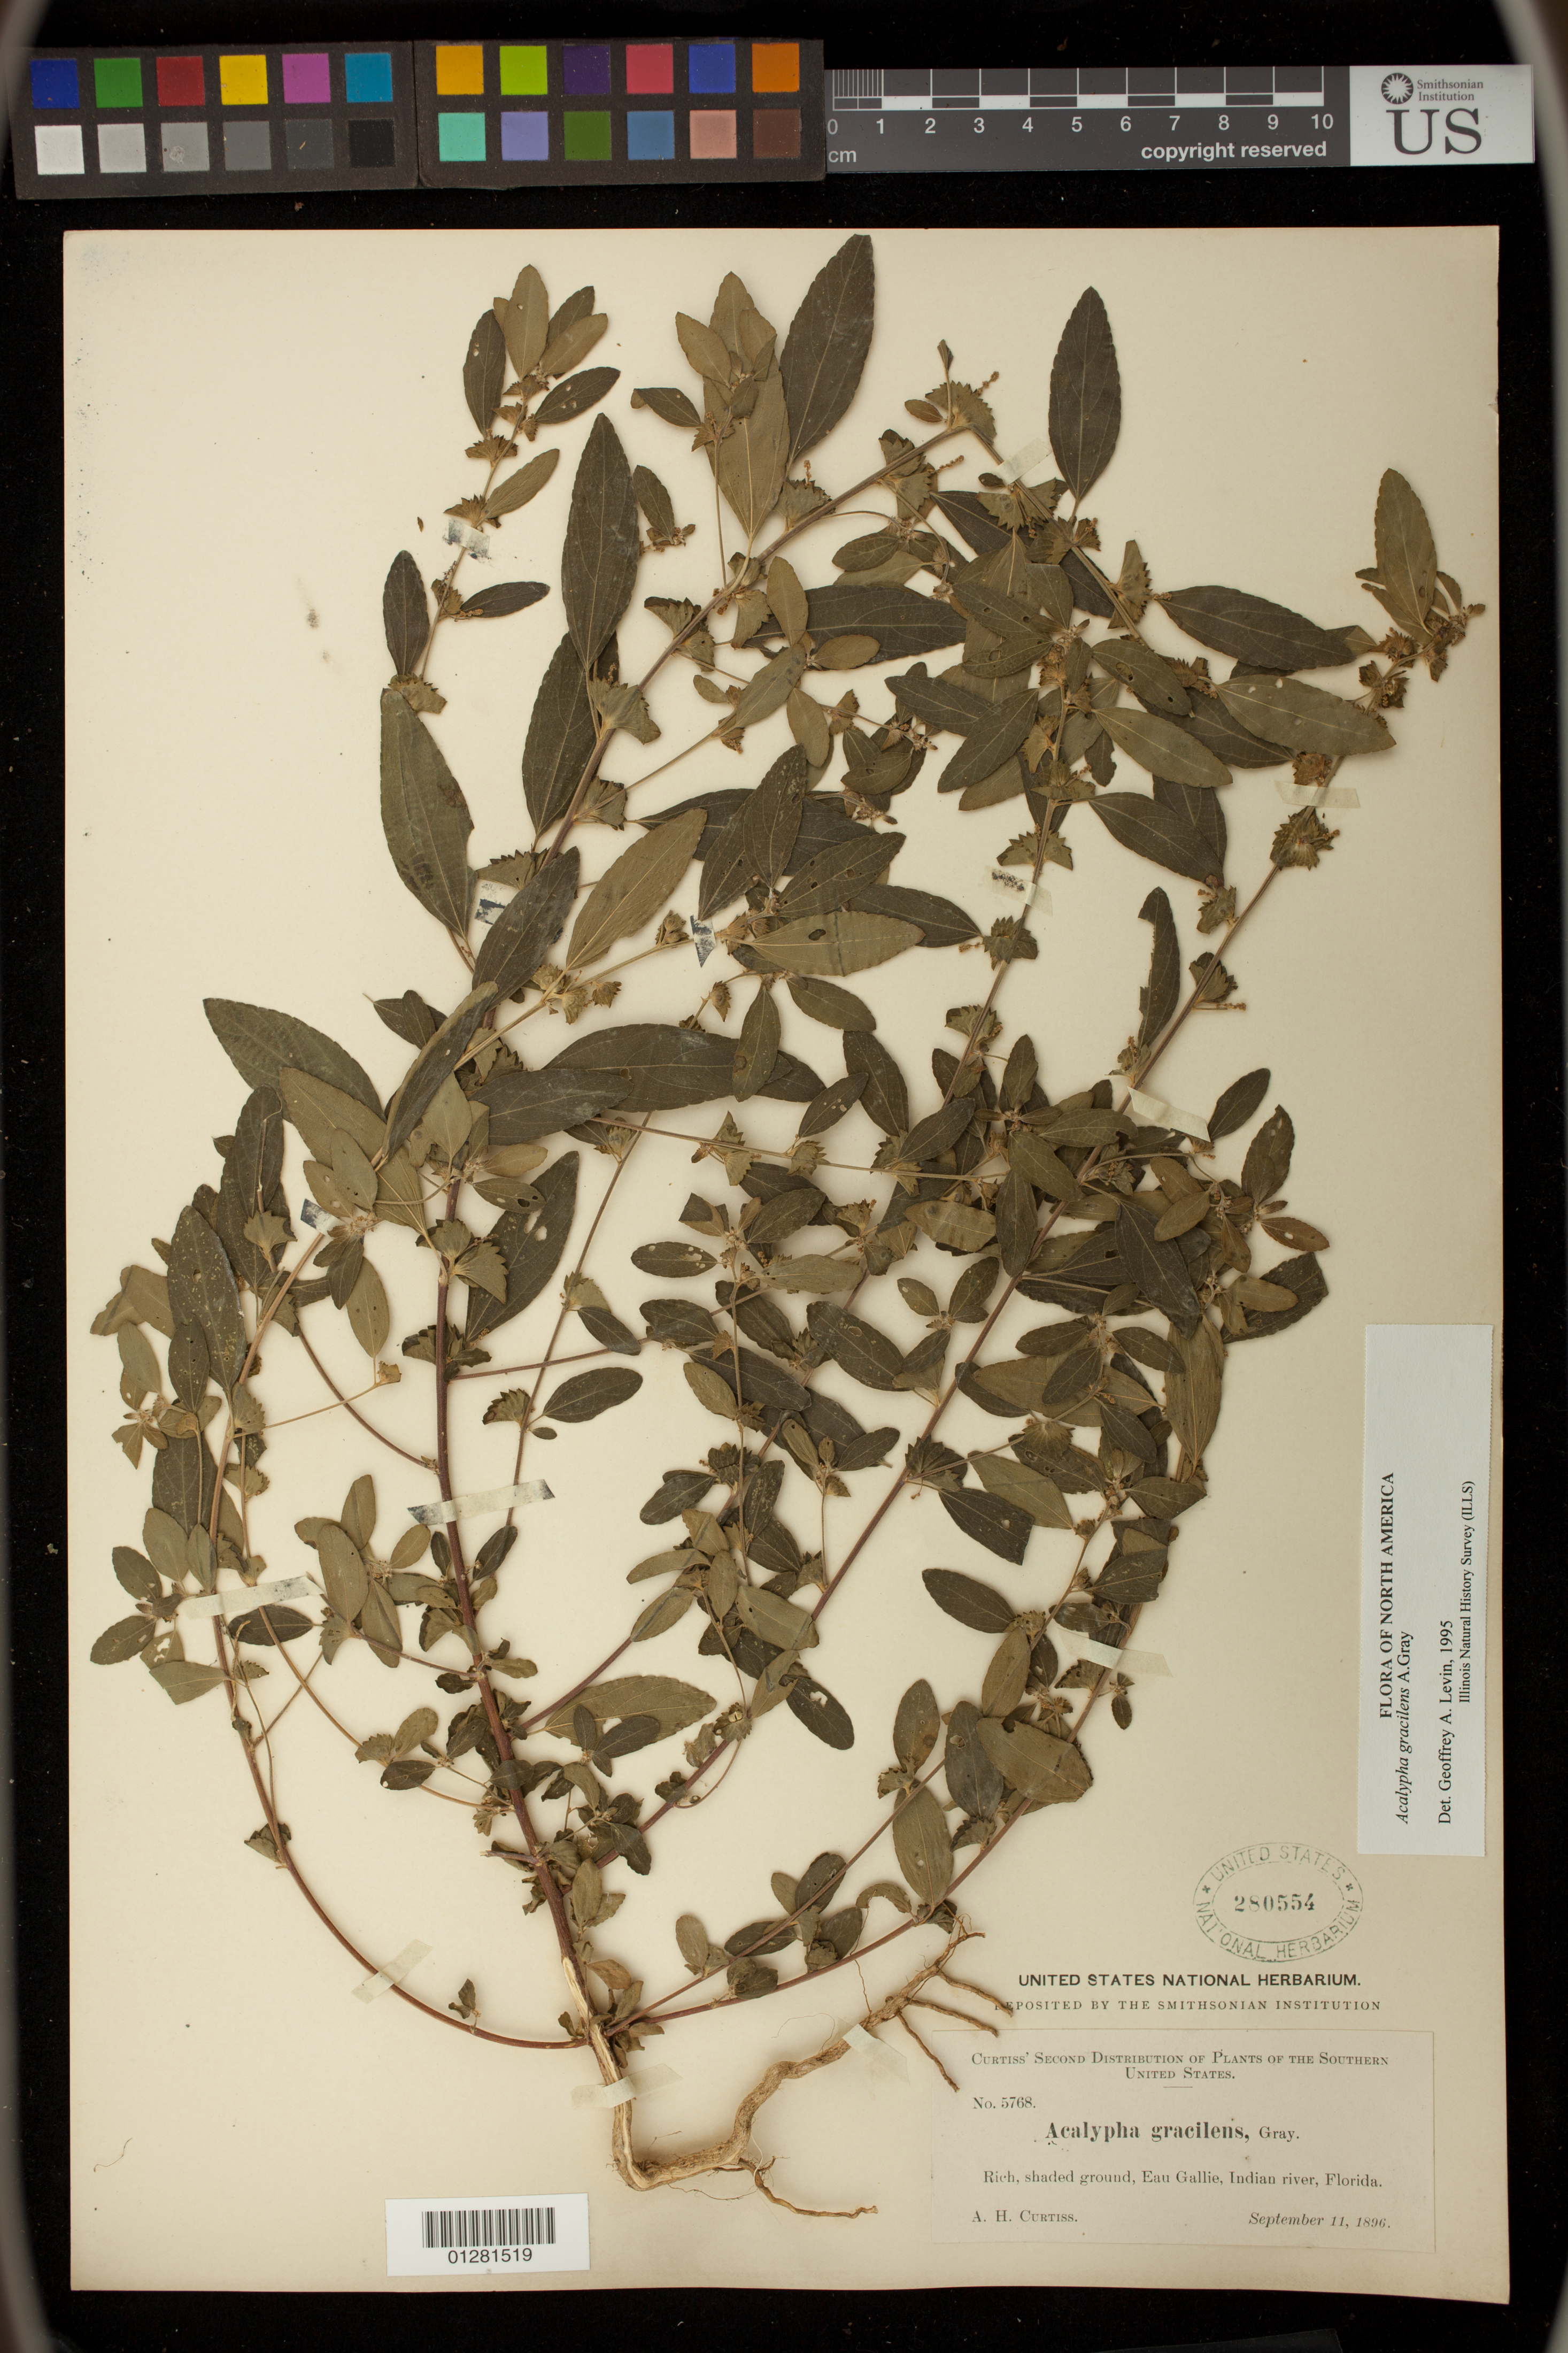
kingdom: Plantae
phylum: Tracheophyta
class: Magnoliopsida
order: Malpighiales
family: Euphorbiaceae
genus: Acalypha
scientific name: Acalypha gracilens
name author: A. Gray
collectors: A. H. Curtiss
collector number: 5768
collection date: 1896-09-11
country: United States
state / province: Florida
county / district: Brevard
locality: Eau Gallie, Indian River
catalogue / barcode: US 280554